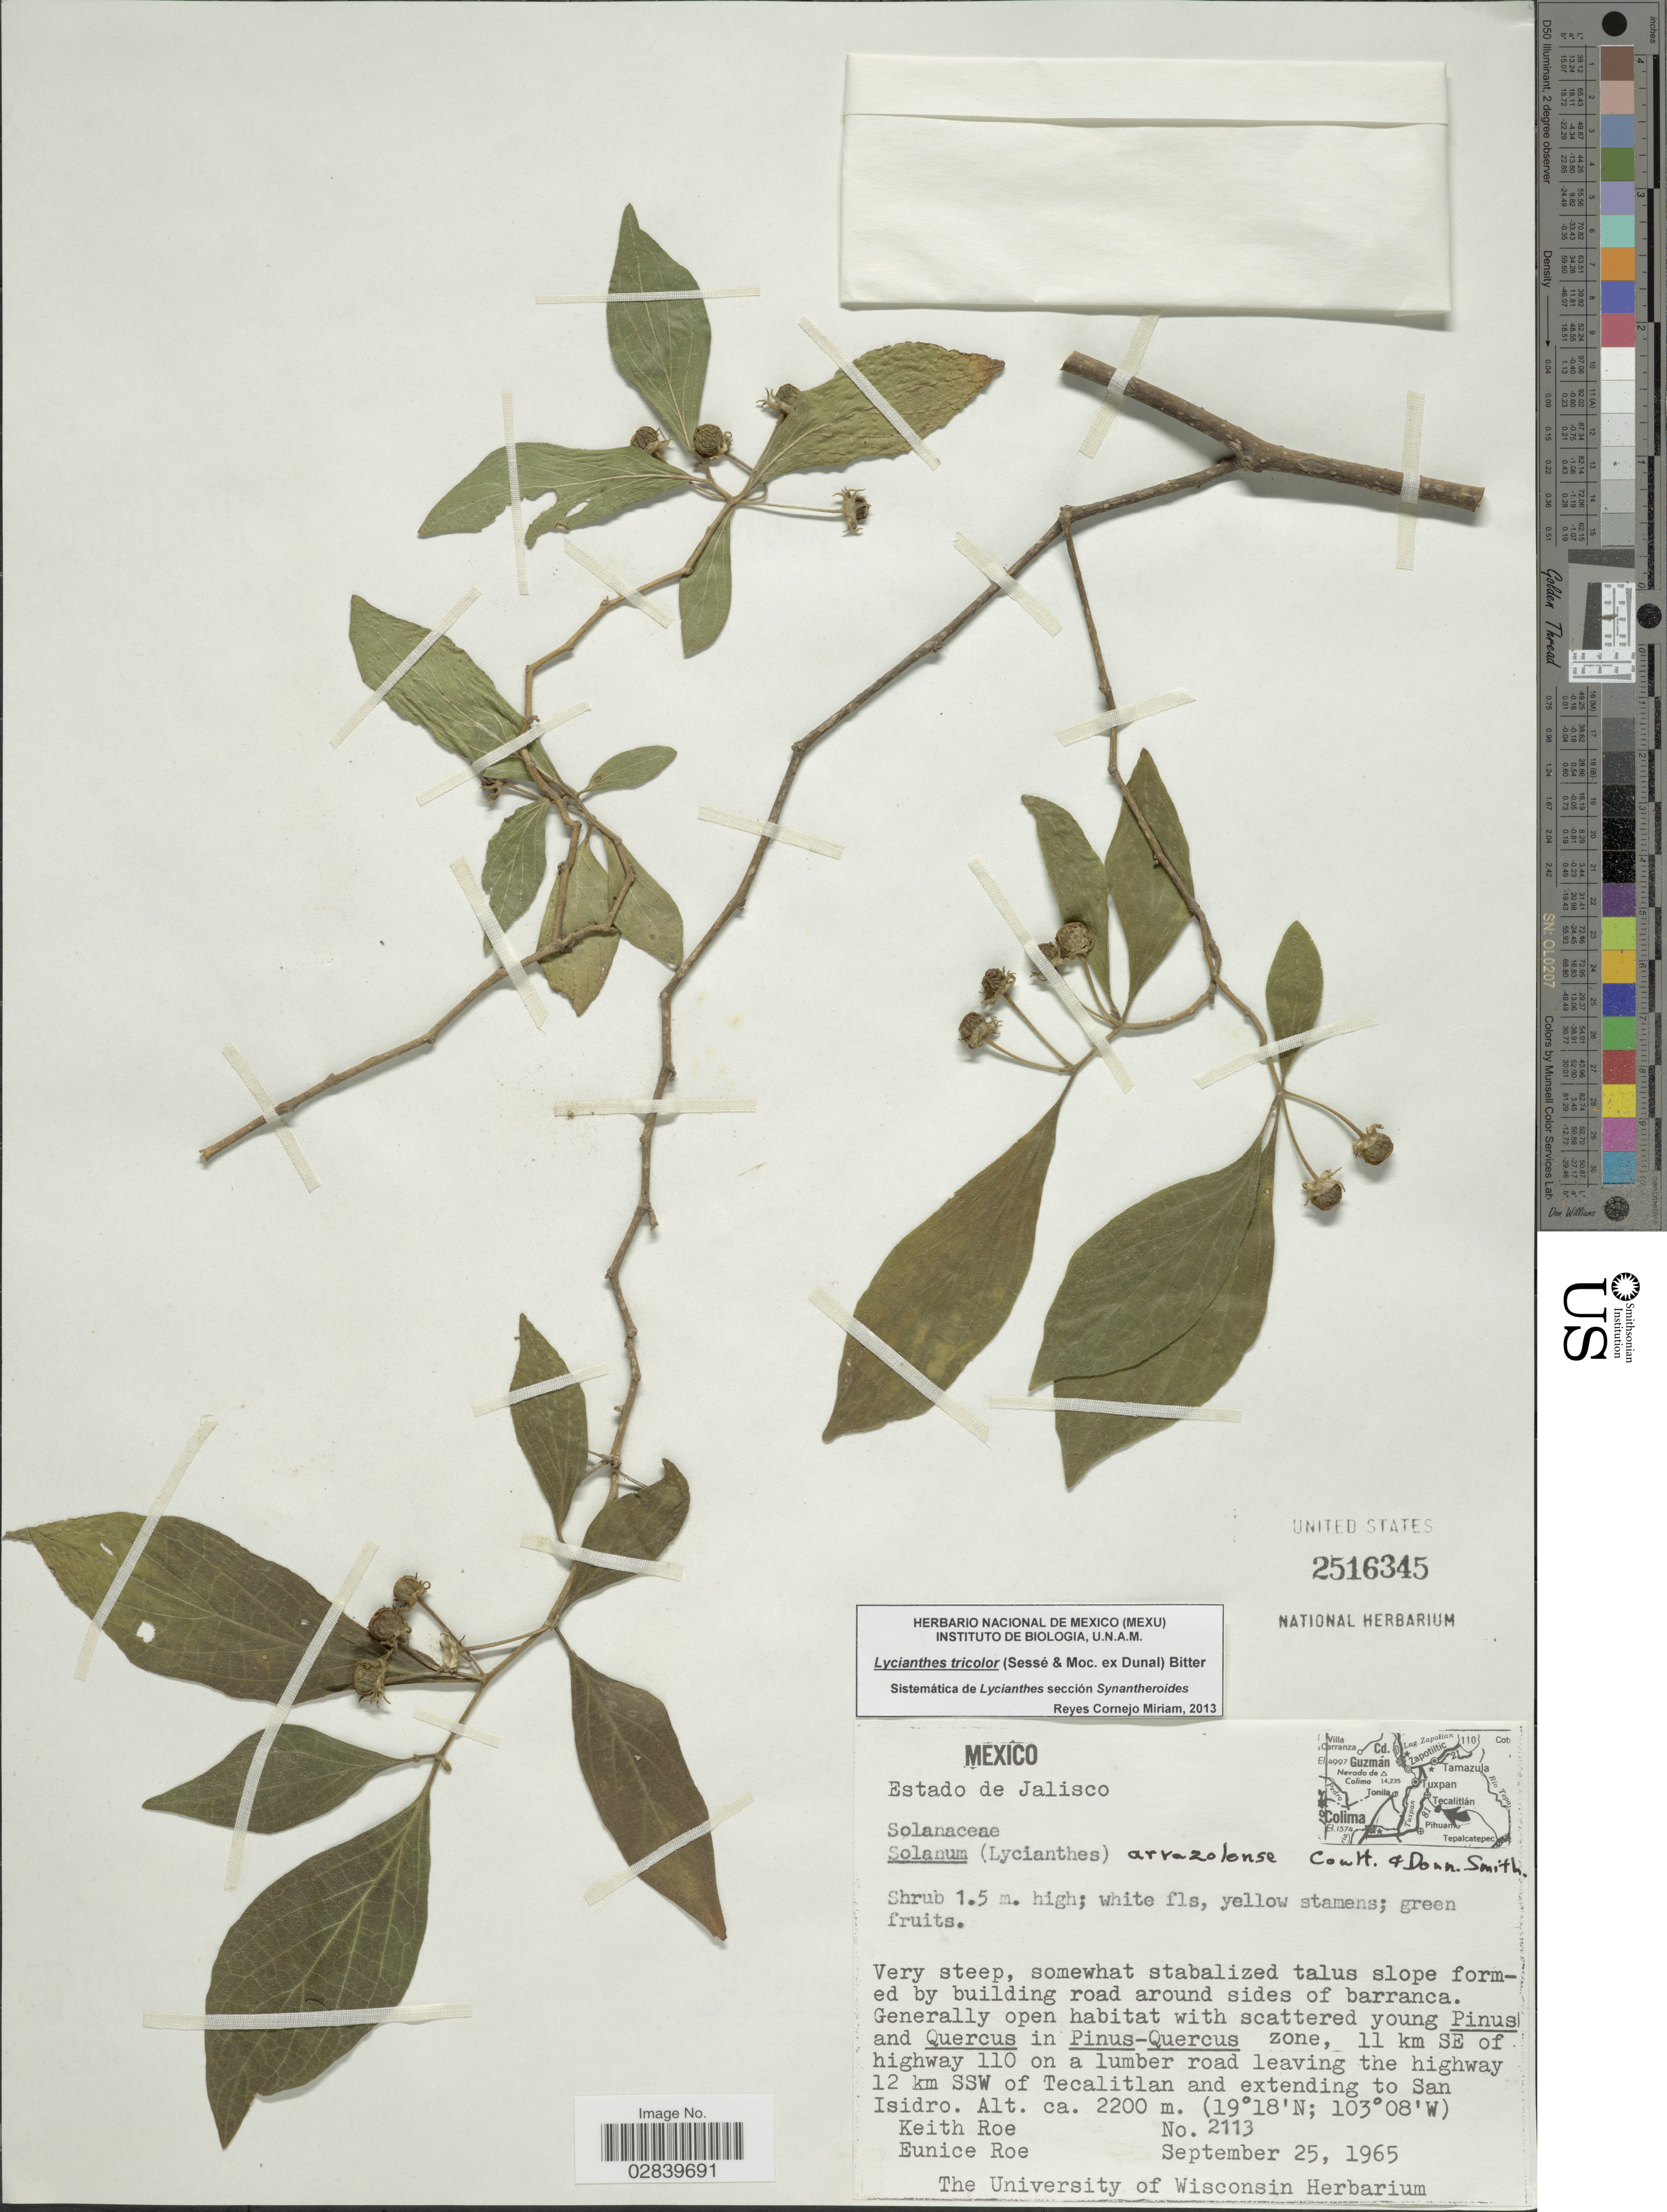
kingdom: Plantae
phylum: Tracheophyta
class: Magnoliopsida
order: Solanales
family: Solanaceae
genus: Lycianthes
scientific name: Lycianthes tricolor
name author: (Dunal) Bitter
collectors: K. E. Roe & E. Roe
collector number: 2113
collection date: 1965-09-25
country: Mexico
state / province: Jalisco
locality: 11 km SE of highway 110 on a lumber road leaving the highway 12 km SSW of Tecalitlan and extending to San Isidro.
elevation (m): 2200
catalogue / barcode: US 2516345